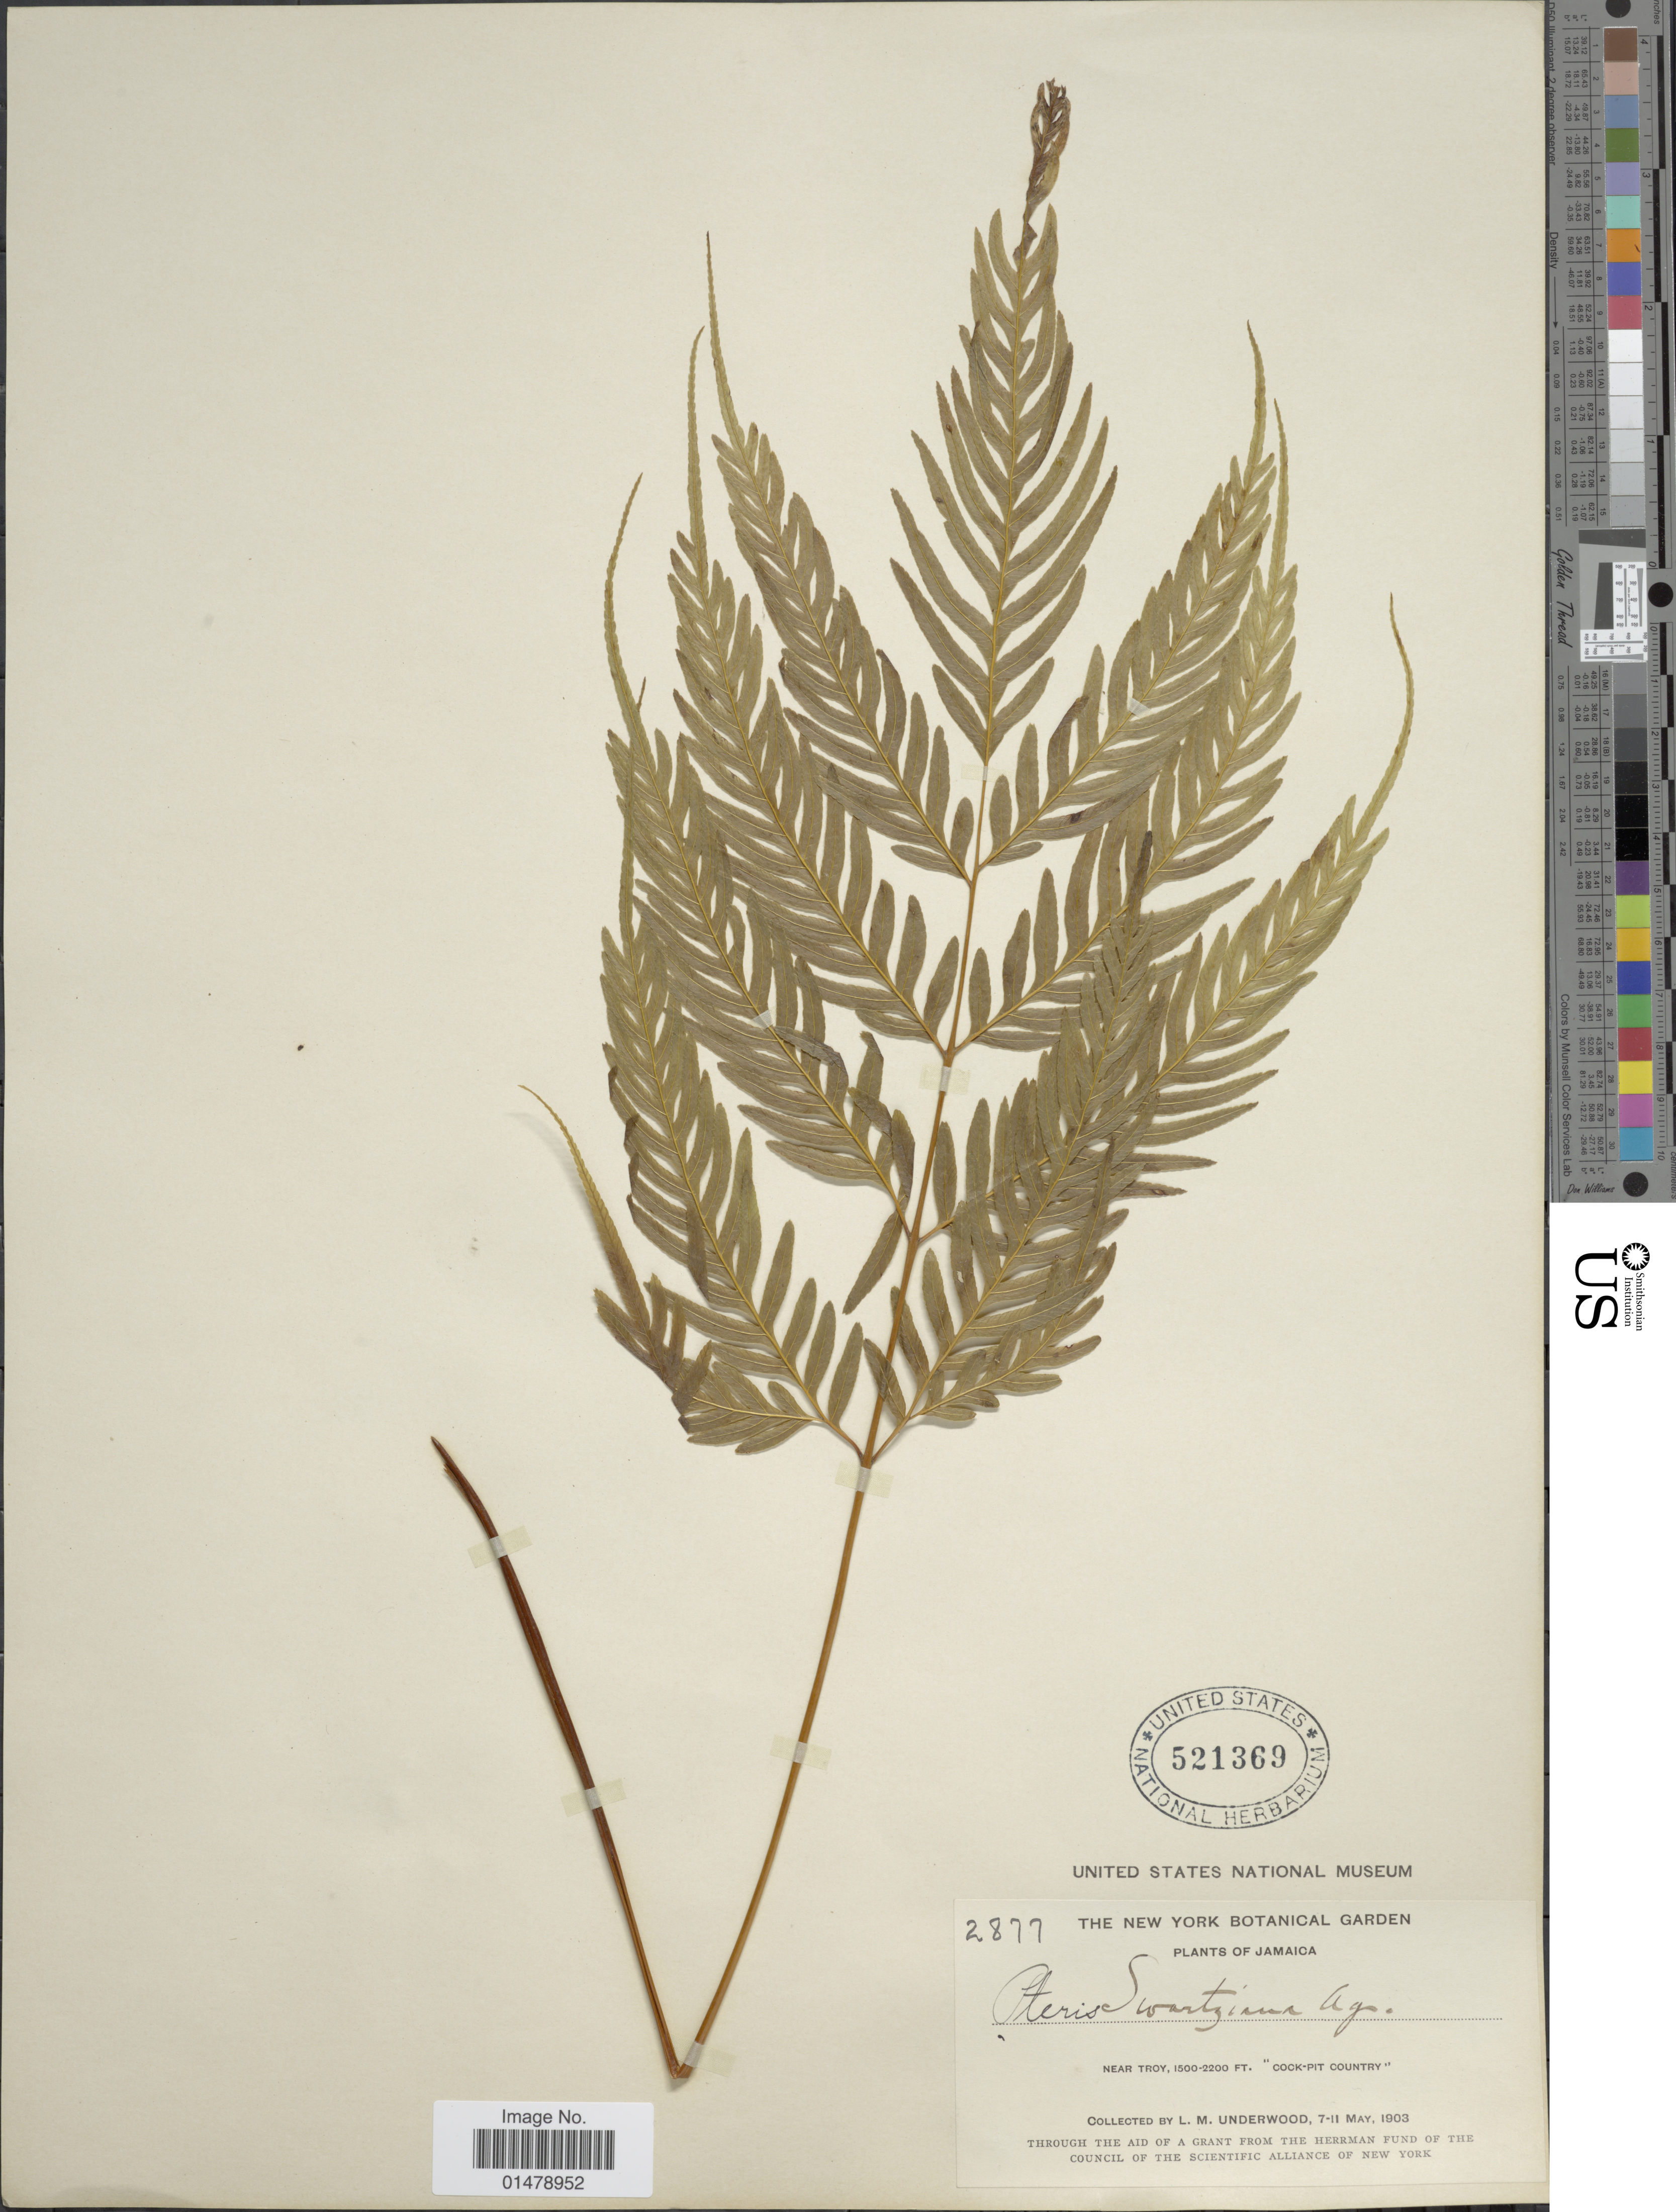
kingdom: Plantae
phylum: Tracheophyta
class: Polypodiopsida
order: Polypodiales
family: Pteridaceae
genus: Pteris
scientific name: Pteris swartziana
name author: J. Agardh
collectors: L. M. Underwood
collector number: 2877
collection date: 1903-05-07/1903-05-11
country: Jamaica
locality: Near Troy. 'Cock-Pit Country''.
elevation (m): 457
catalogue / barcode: US 521369